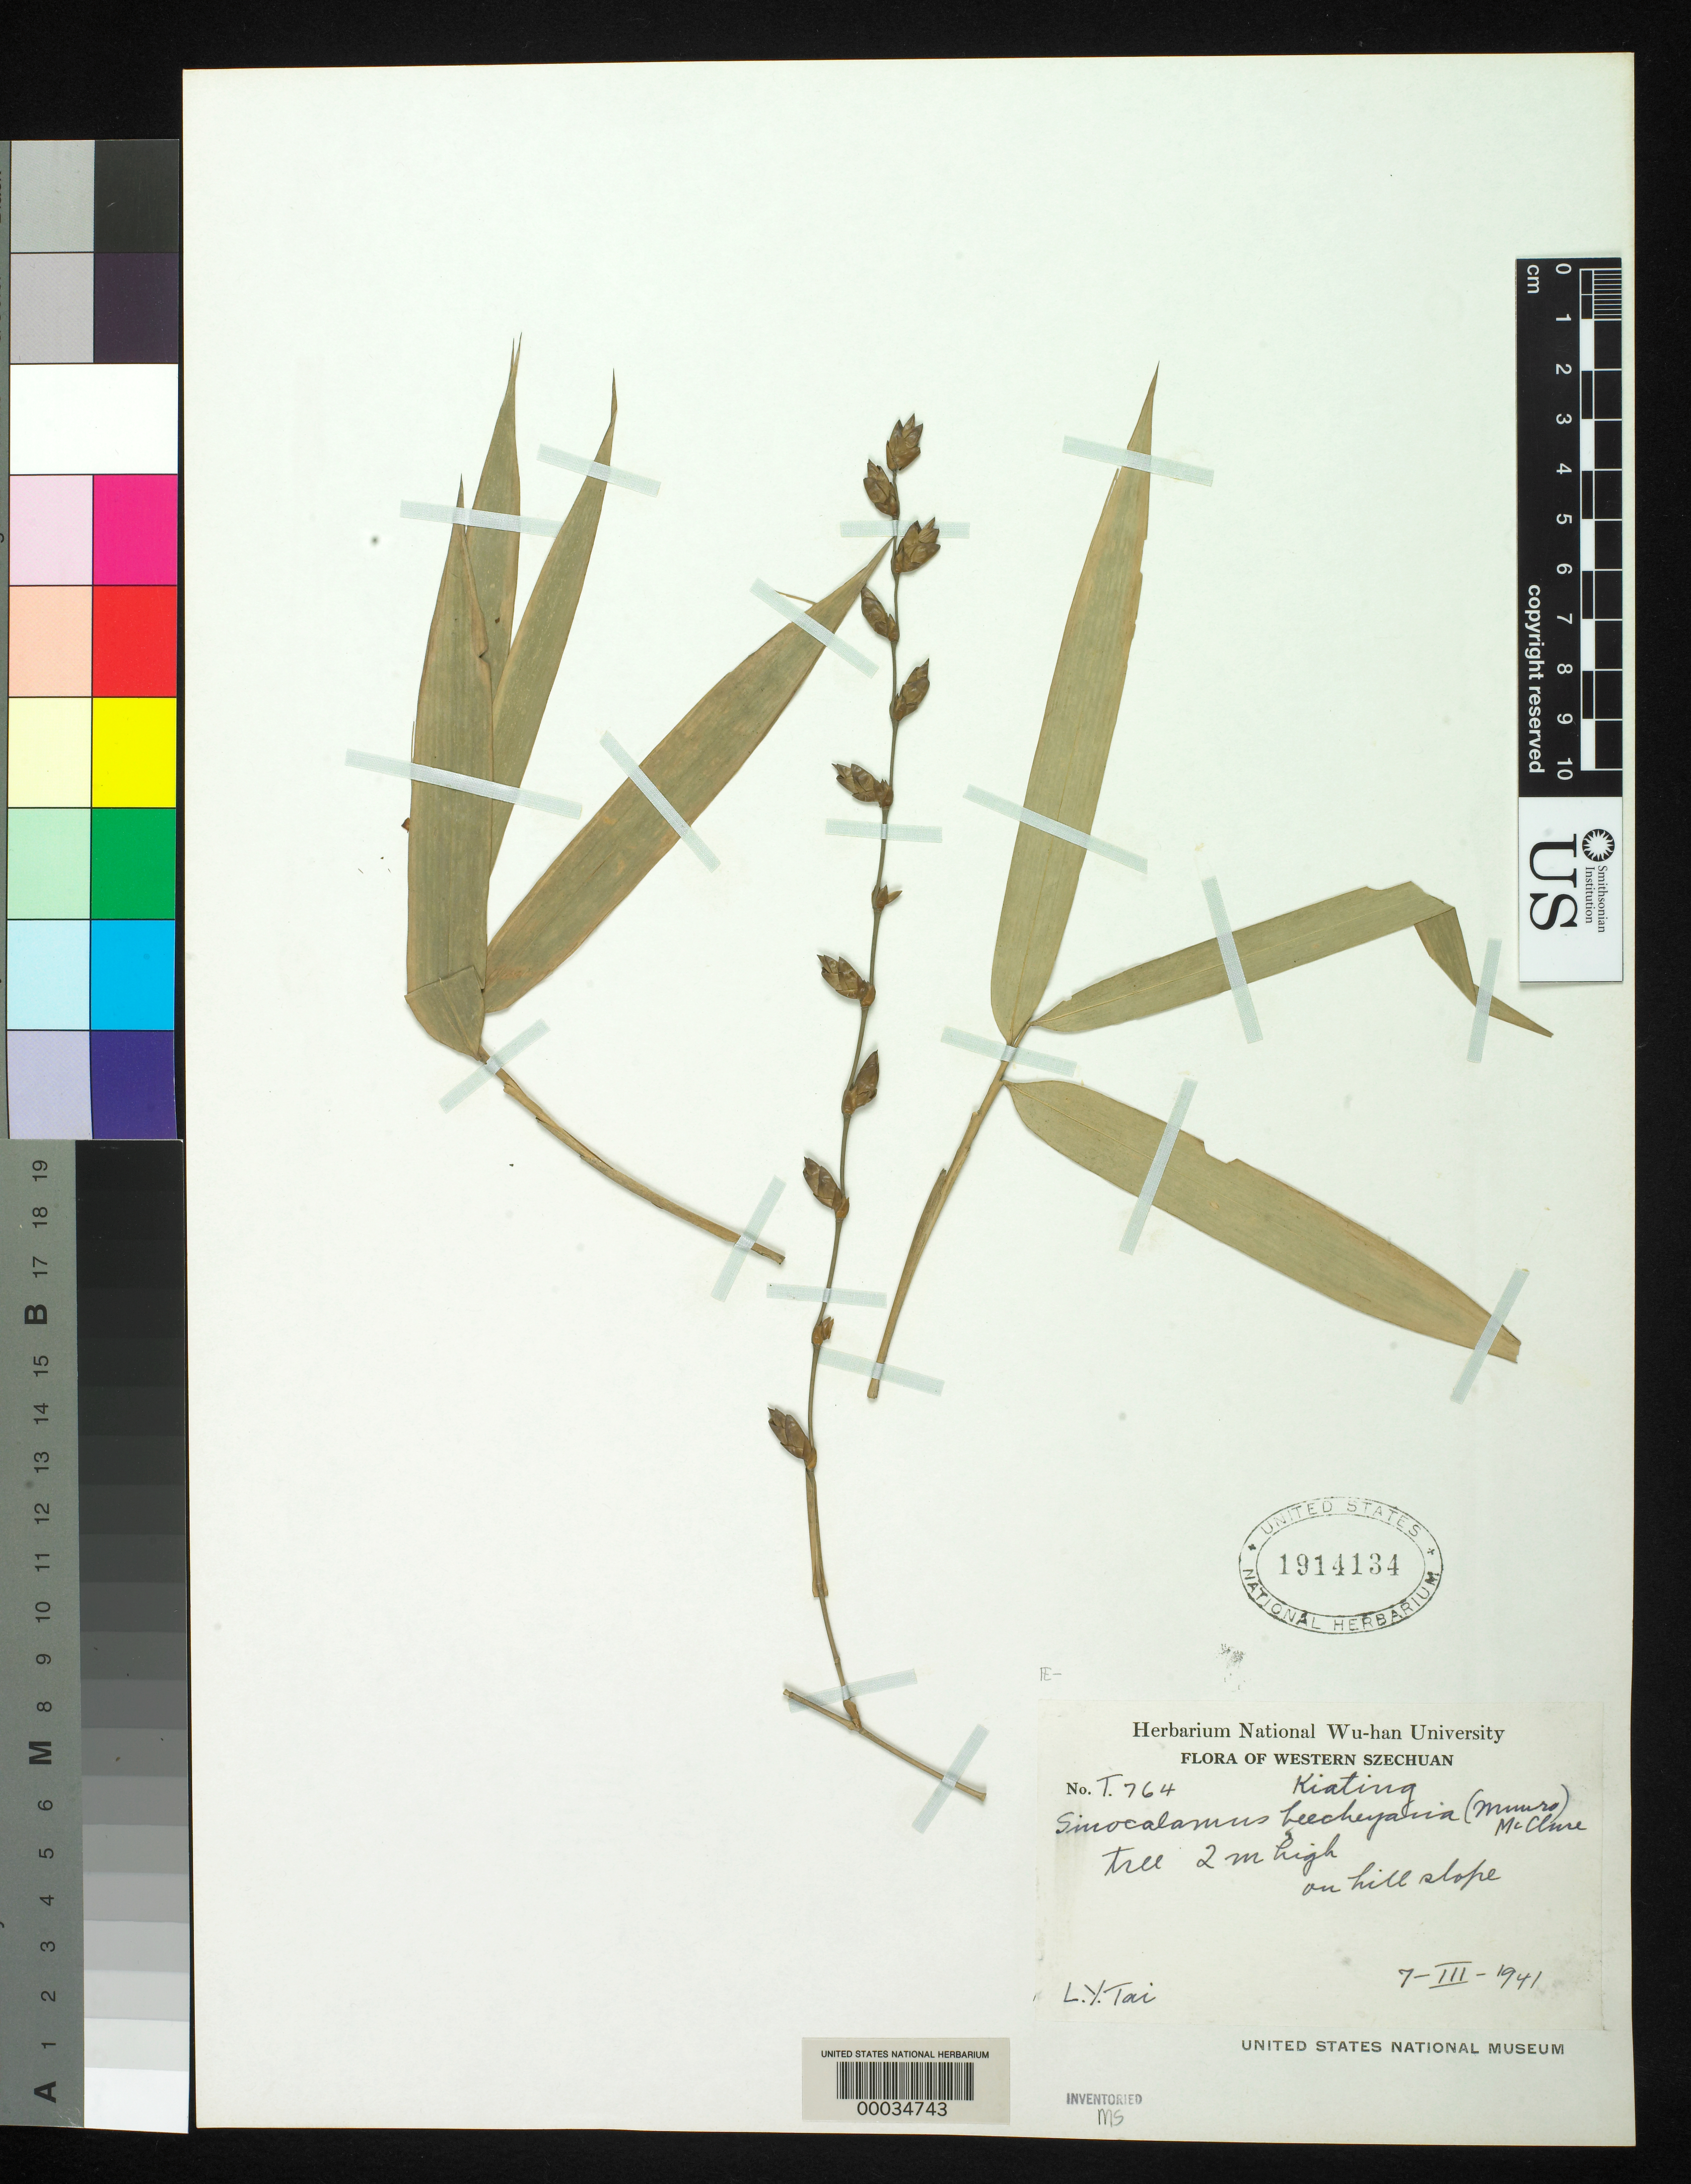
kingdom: Plantae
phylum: Tracheophyta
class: Liliopsida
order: Poales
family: Poaceae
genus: Bambusa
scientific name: Bambusa beecheyana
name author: Munro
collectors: L. Tai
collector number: T.764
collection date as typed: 07 Mar 1941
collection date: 1941-03-07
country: China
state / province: Sichuan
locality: Kiating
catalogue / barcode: US 1914134